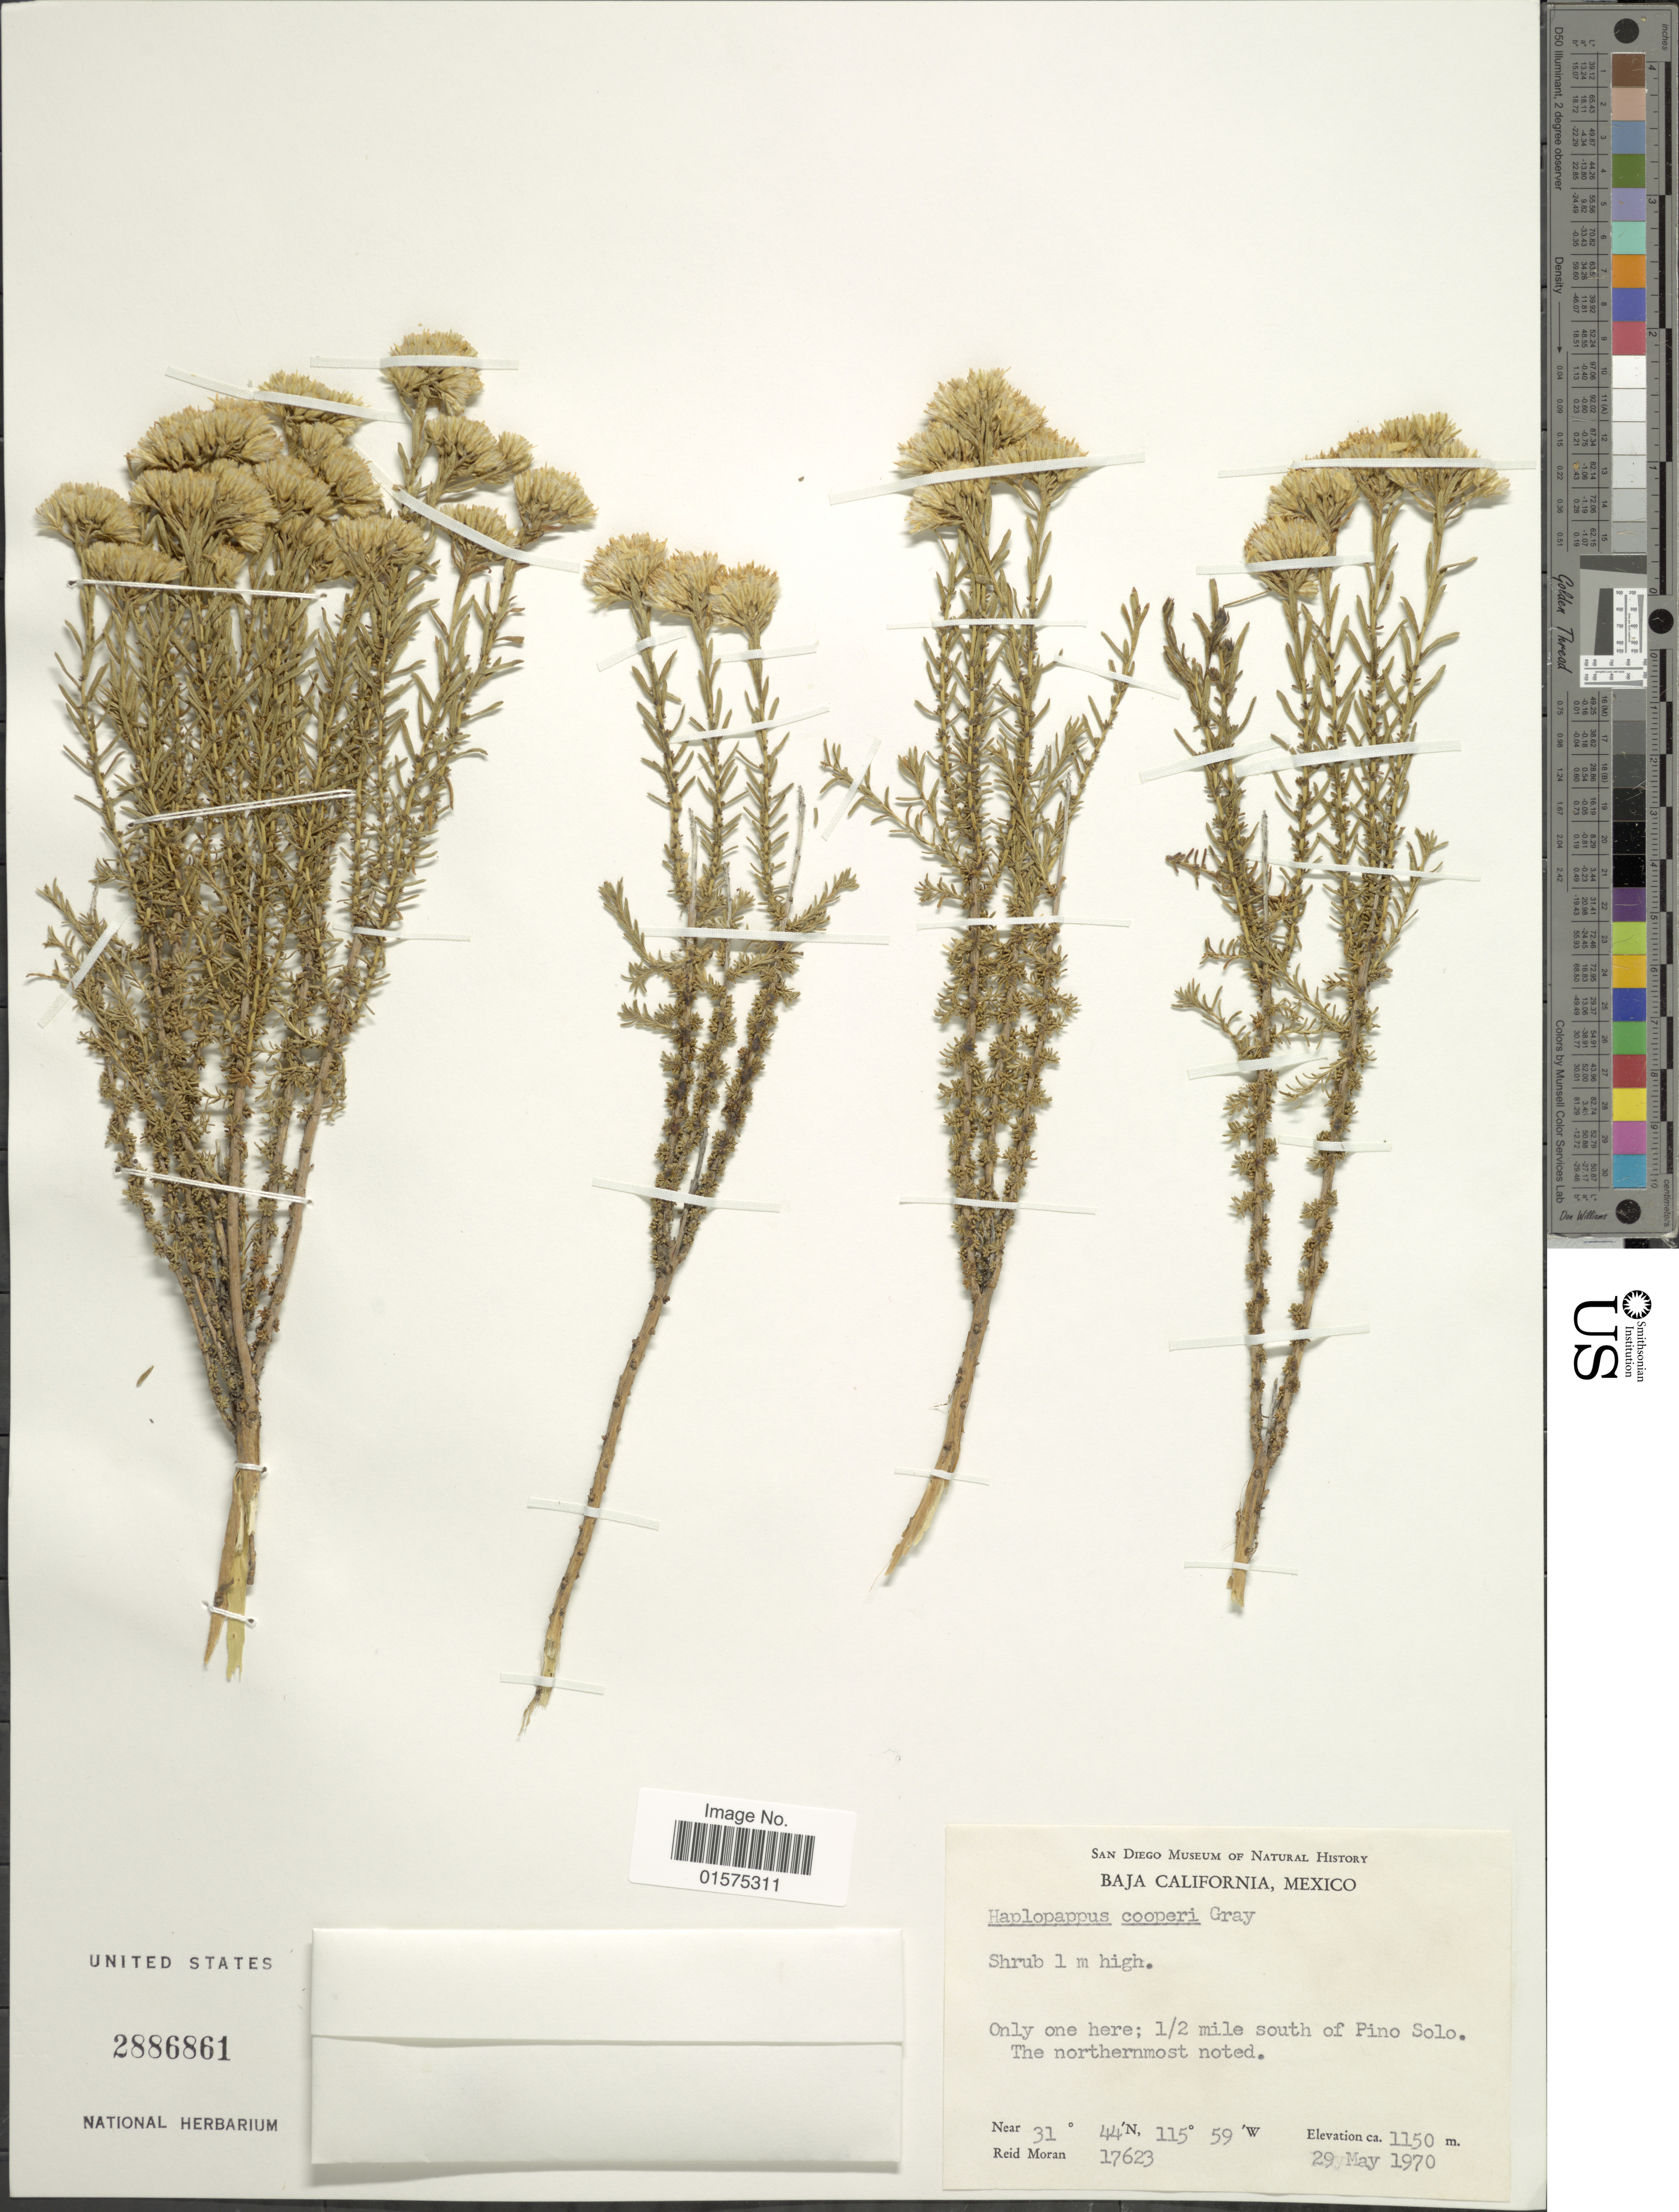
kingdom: Plantae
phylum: Tracheophyta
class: Magnoliopsida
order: Asterales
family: Asteraceae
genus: Ericameria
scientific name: Ericameria cooperi var. bajacalifornica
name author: & Wussow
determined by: Urbatsch, Lowell E., Curator (LSU), Louisiana State University (UNITED STATES)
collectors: R. V. Moran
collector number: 17623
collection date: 1970-05-29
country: Mexico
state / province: Baja California Sur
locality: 1/2 mile south of Pino Solo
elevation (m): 1150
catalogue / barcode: US 2886861